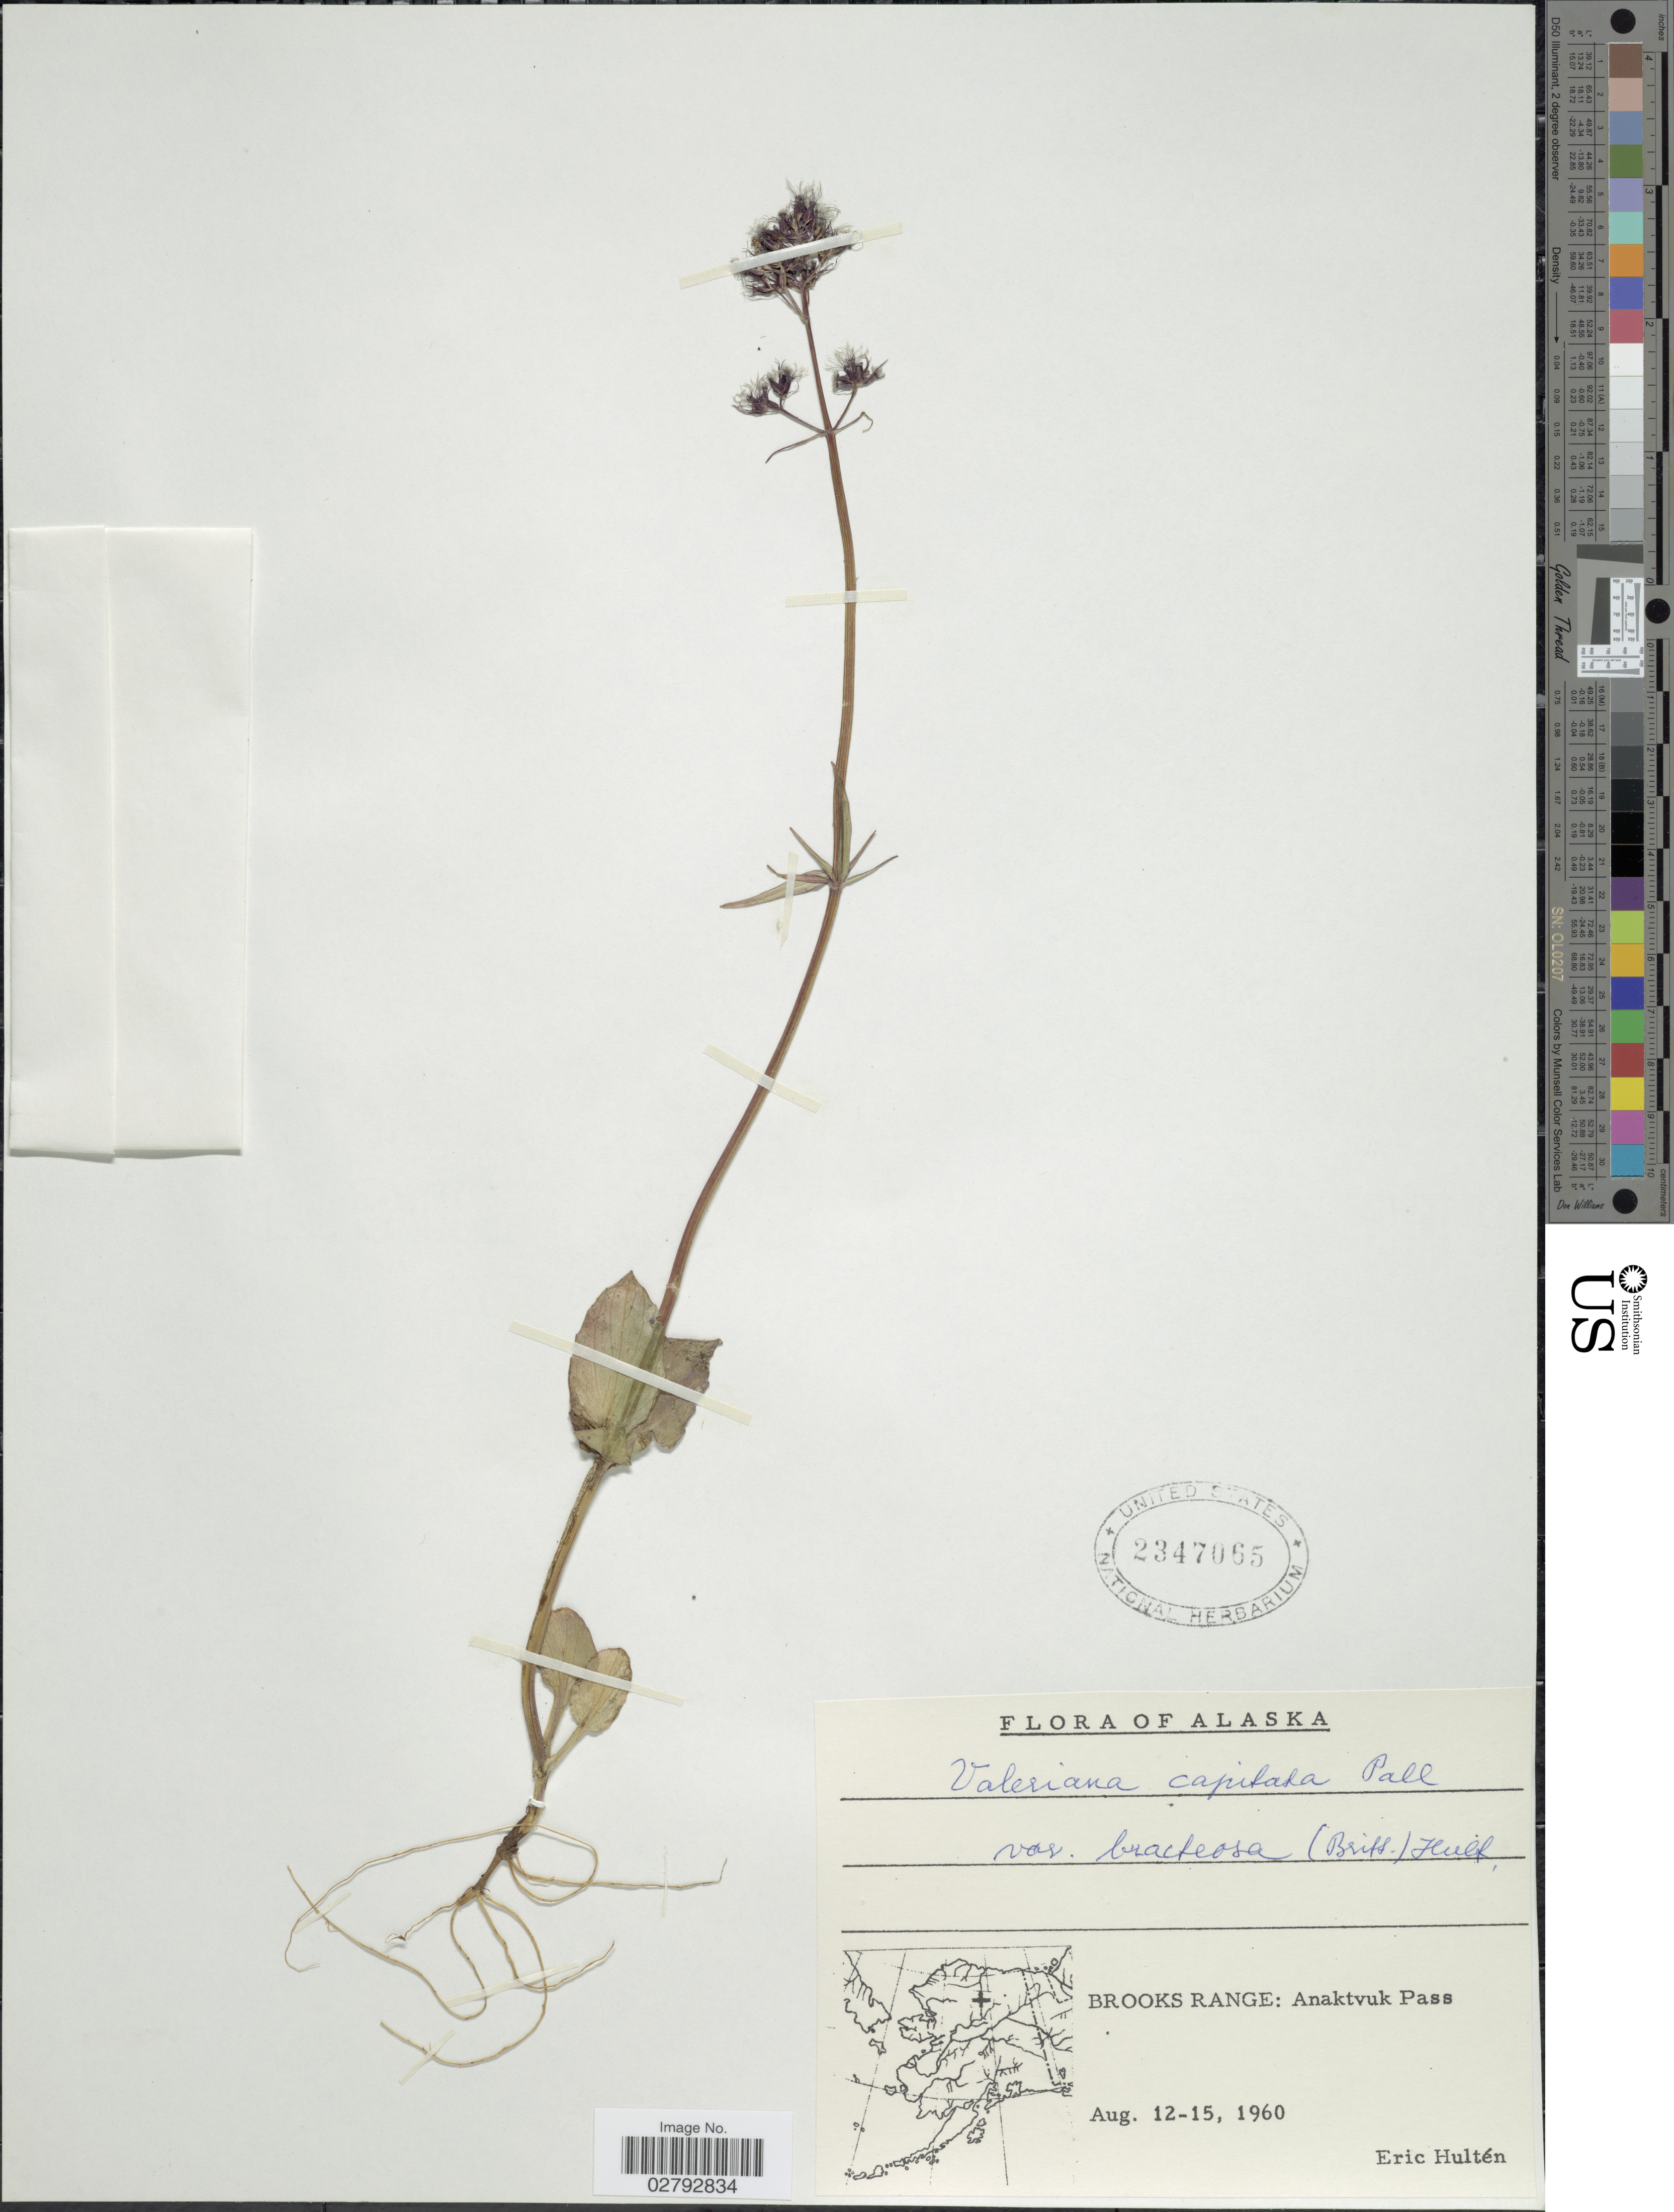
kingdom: Plantae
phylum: Tracheophyta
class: Magnoliopsida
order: Dipsacales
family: Caprifoliaceae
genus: Valeriana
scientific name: Valeriana capitata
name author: Link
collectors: E. G. Hultén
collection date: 1960-08-12/1960-08-15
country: United States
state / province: Alaska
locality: Brooks Range: Anaktvuk Pass.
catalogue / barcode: US 2347065